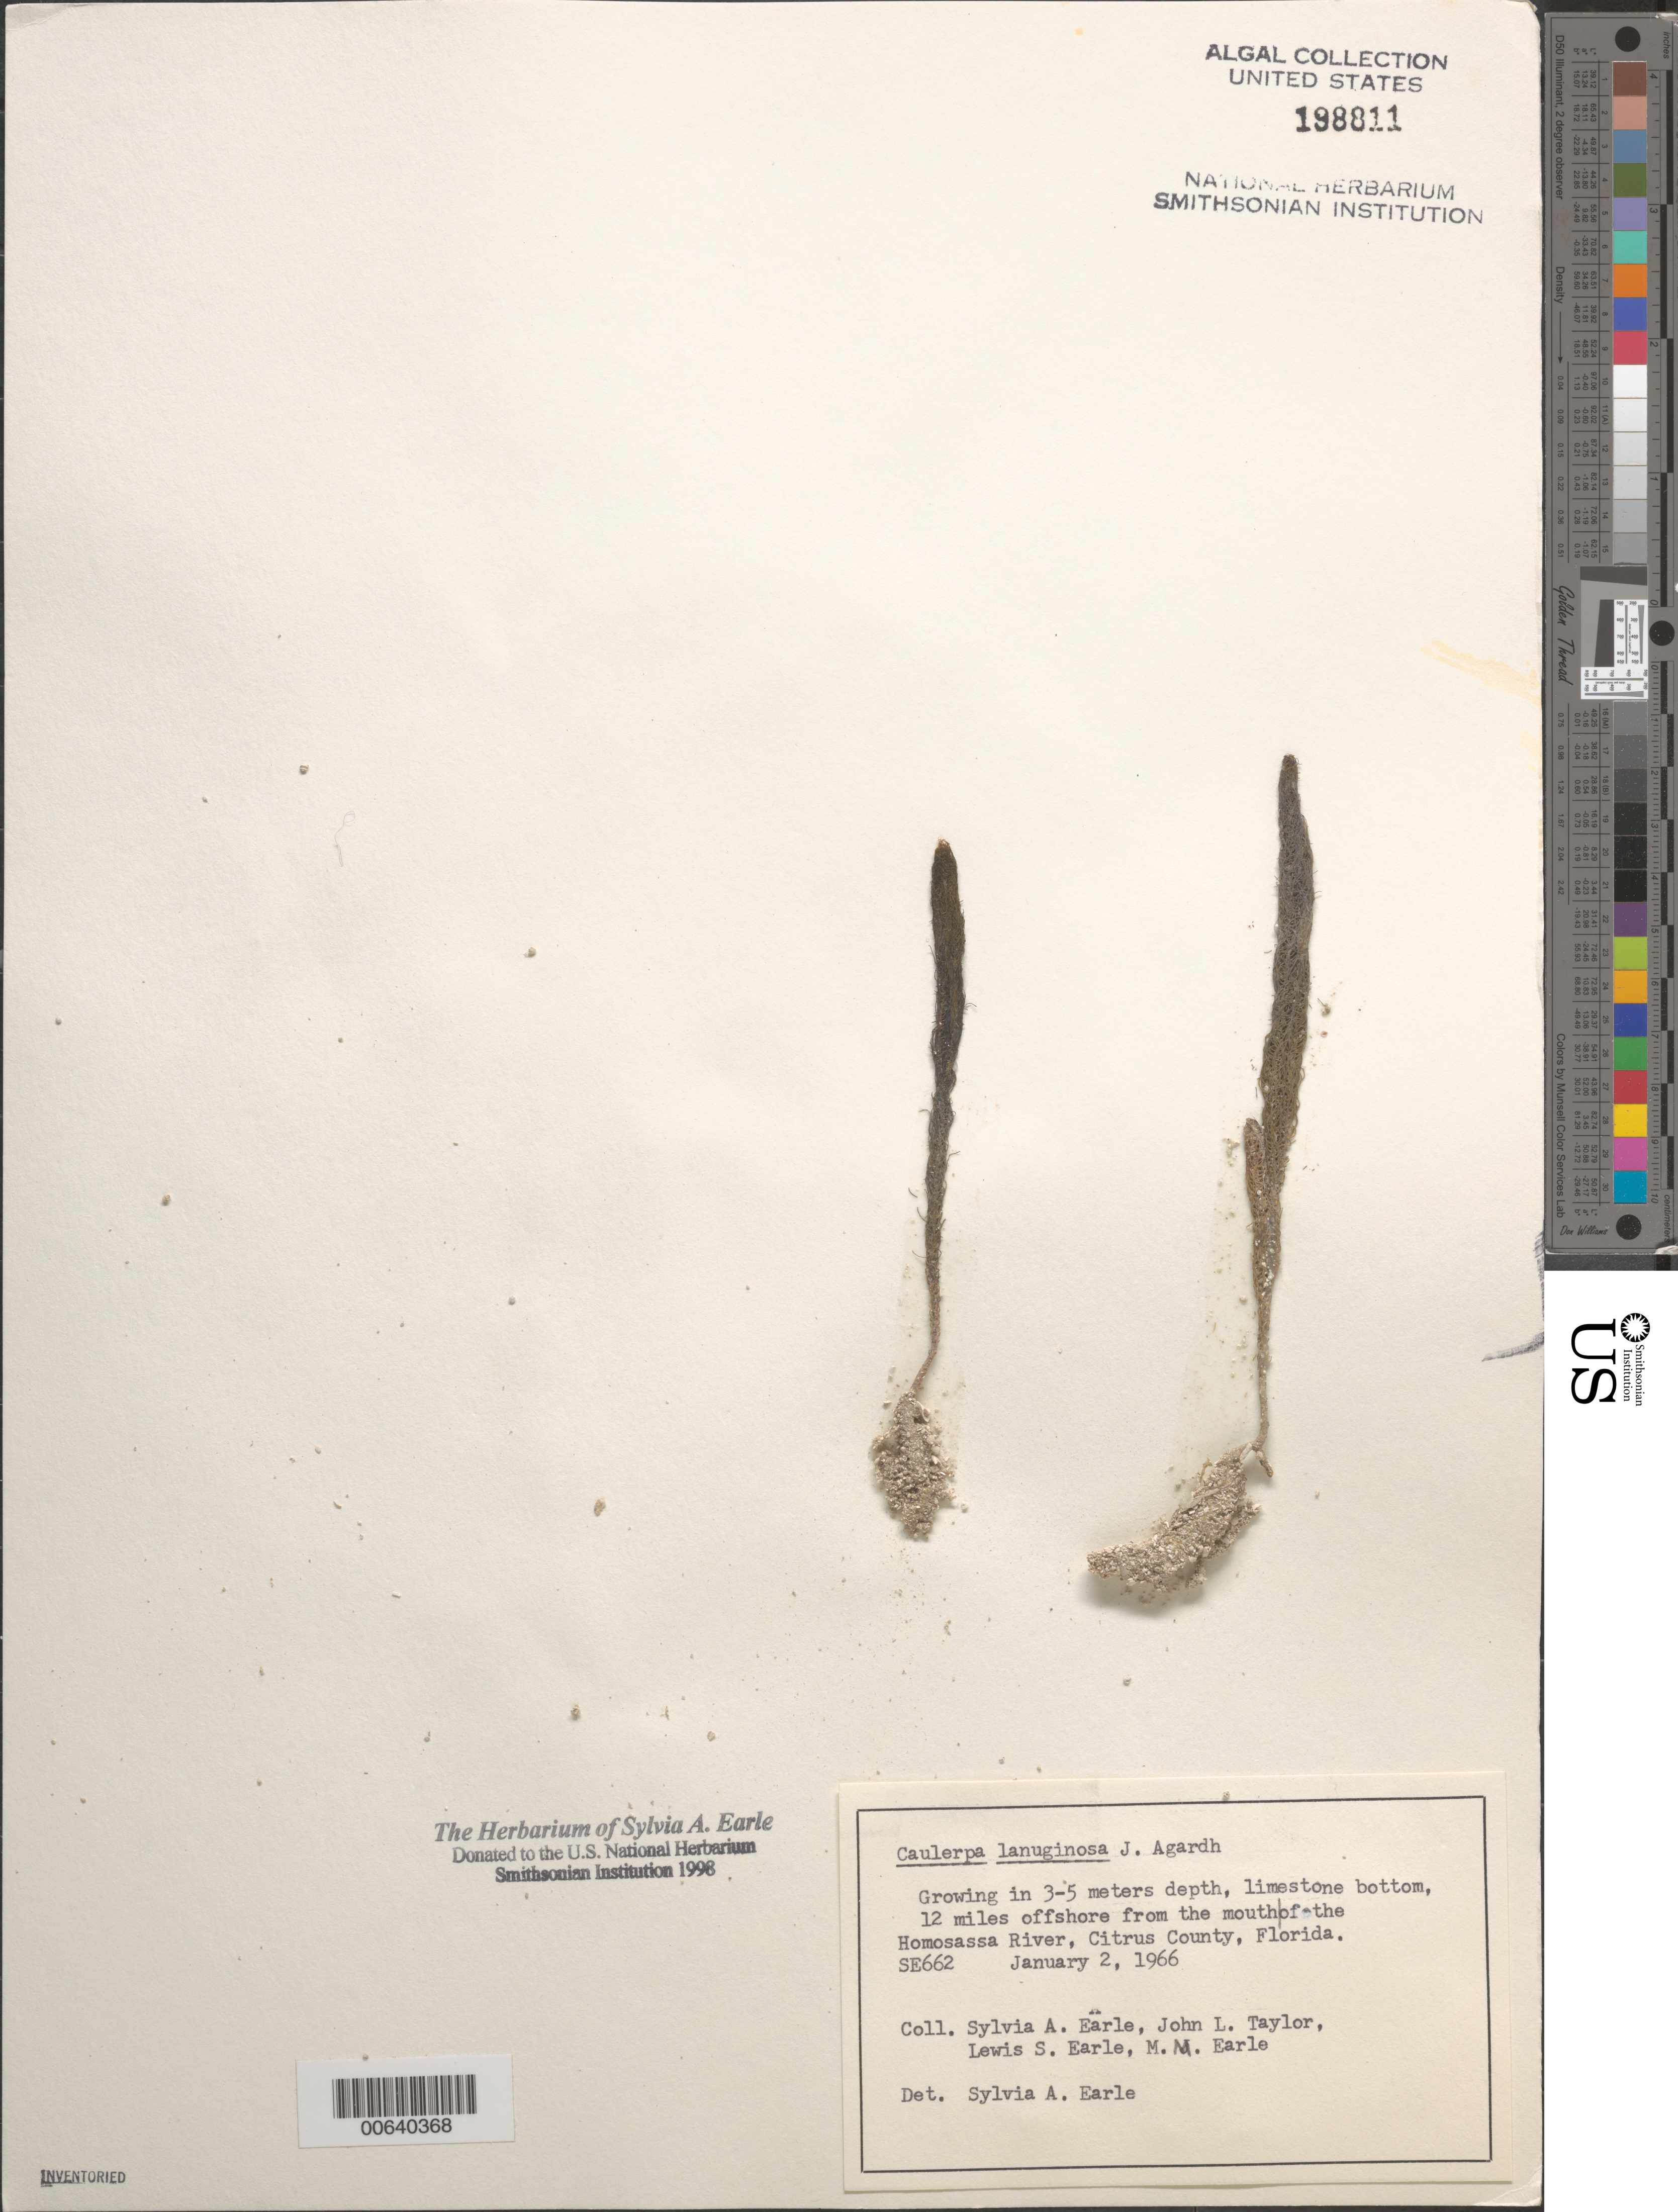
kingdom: Plantae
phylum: Chlorophyta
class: Ulvophyceae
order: Bryopsidales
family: Caulerpaceae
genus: Caulerpa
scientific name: Caulerpa lanuginosa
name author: J. Agardh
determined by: Earle, S. A.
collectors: S. A. Earle, J. L. Taylor, L. Earle & M. Earle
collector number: SE 662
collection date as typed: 02 Jan 1966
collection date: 1966-01-02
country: United States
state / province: Florida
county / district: Citrus County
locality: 12 miles off Homosassa River mouth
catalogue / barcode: US 198811